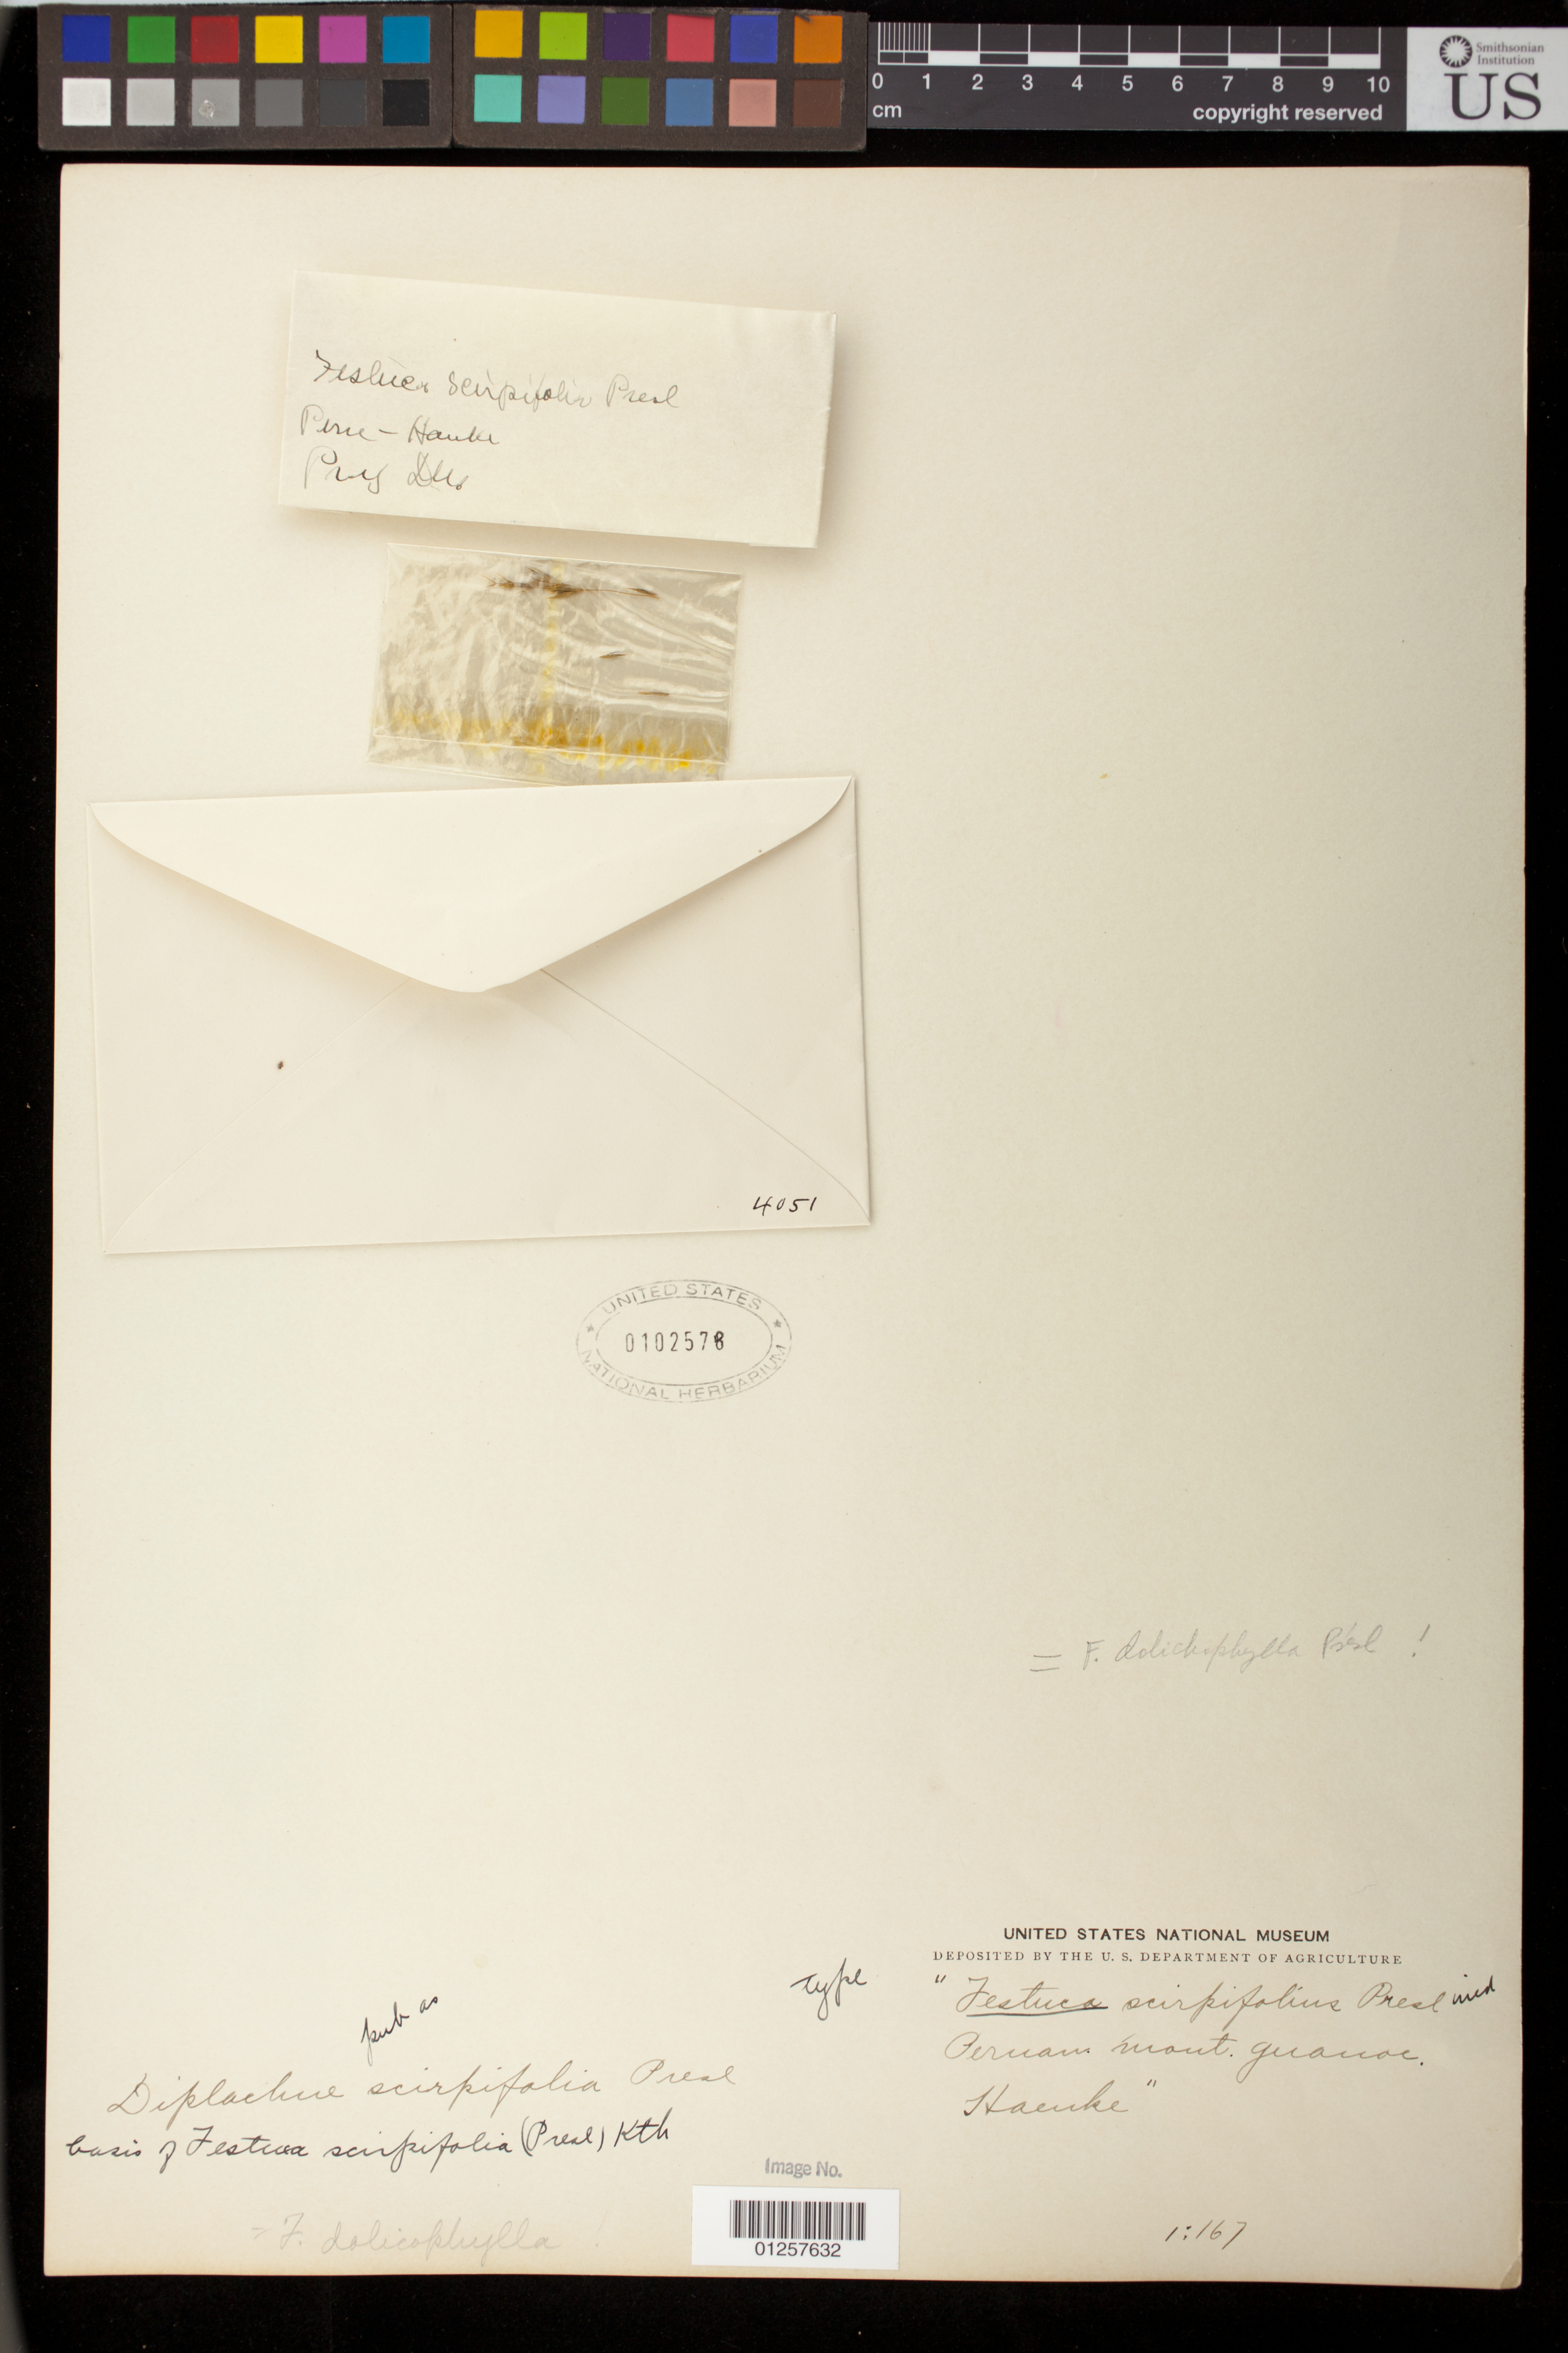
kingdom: Plantae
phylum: Tracheophyta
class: Liliopsida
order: Poales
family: Poaceae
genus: Diplachne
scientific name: Diplachne scirpifolia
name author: J. Presl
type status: Type Collection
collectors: T. P. X. Haenke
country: Peru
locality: Perum mont. guanac.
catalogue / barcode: US 102578